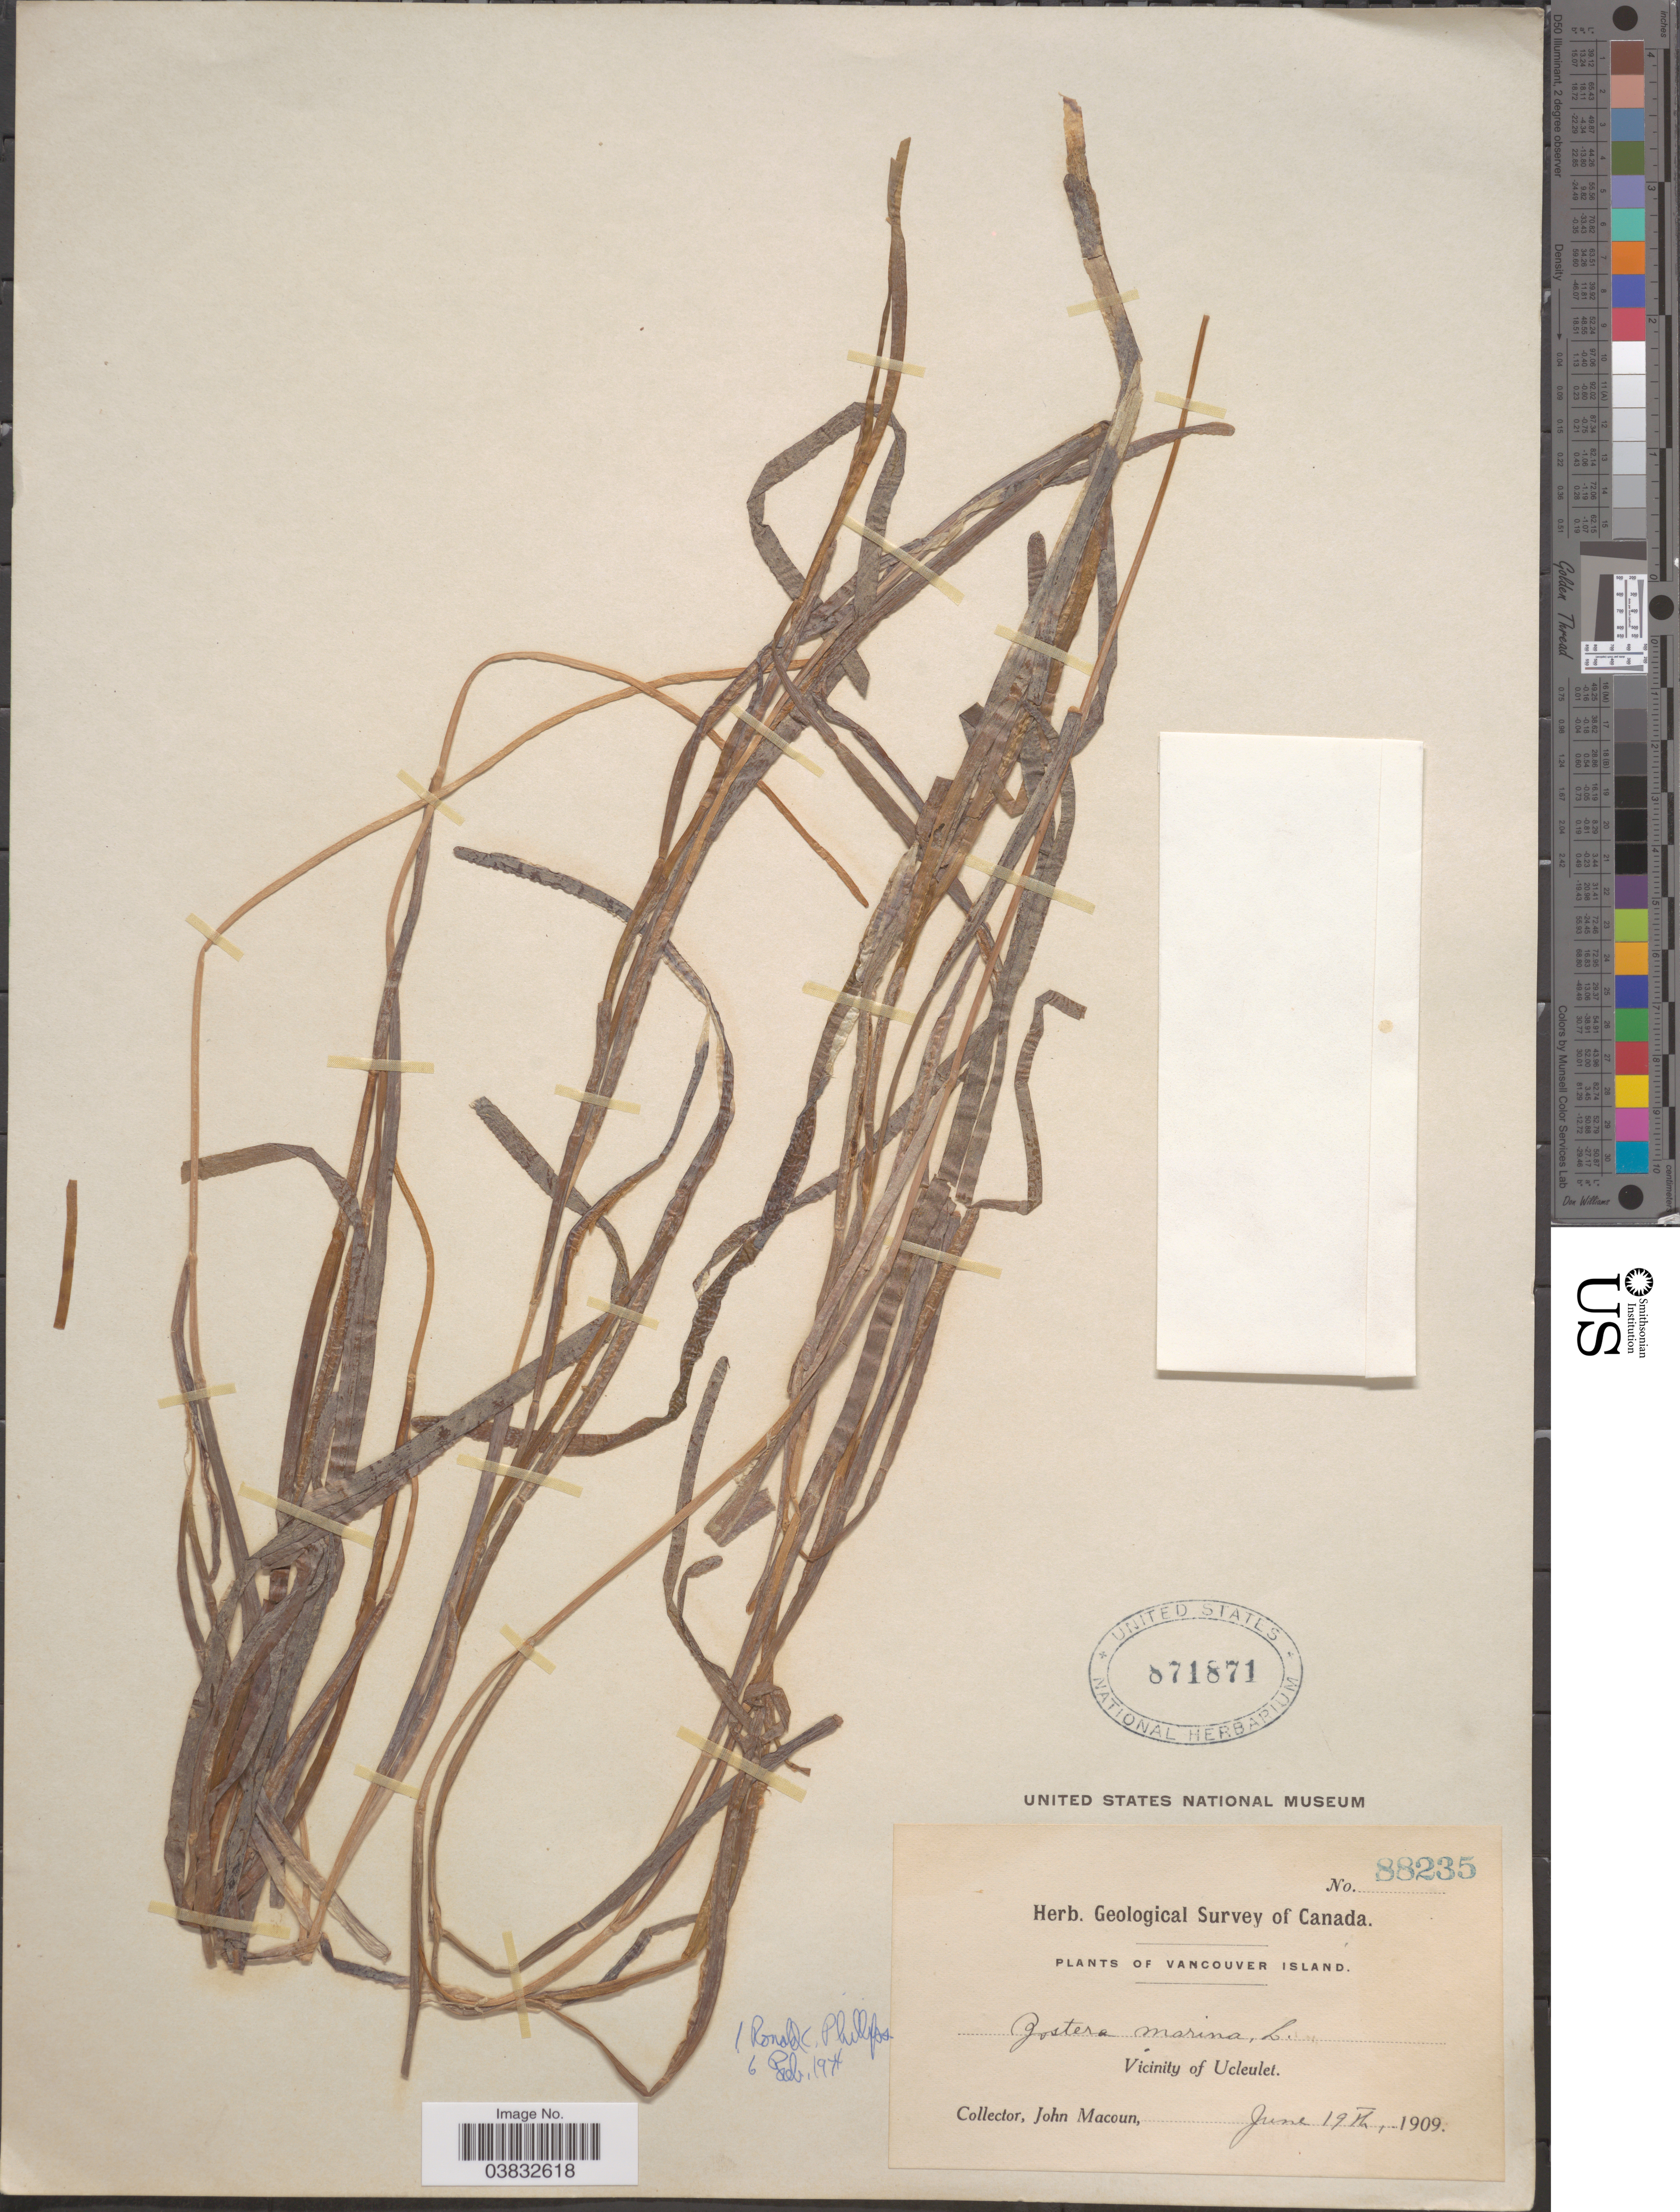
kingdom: Plantae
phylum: Tracheophyta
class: Liliopsida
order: Alismatales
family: Zosteraceae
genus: Zostera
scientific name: Zostera marina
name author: L.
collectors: J. Macoun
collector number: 88235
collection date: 1909-06-19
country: Canada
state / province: British Columbia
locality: Vancouver Island. Vicinity of Ucleulet.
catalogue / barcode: US 871871